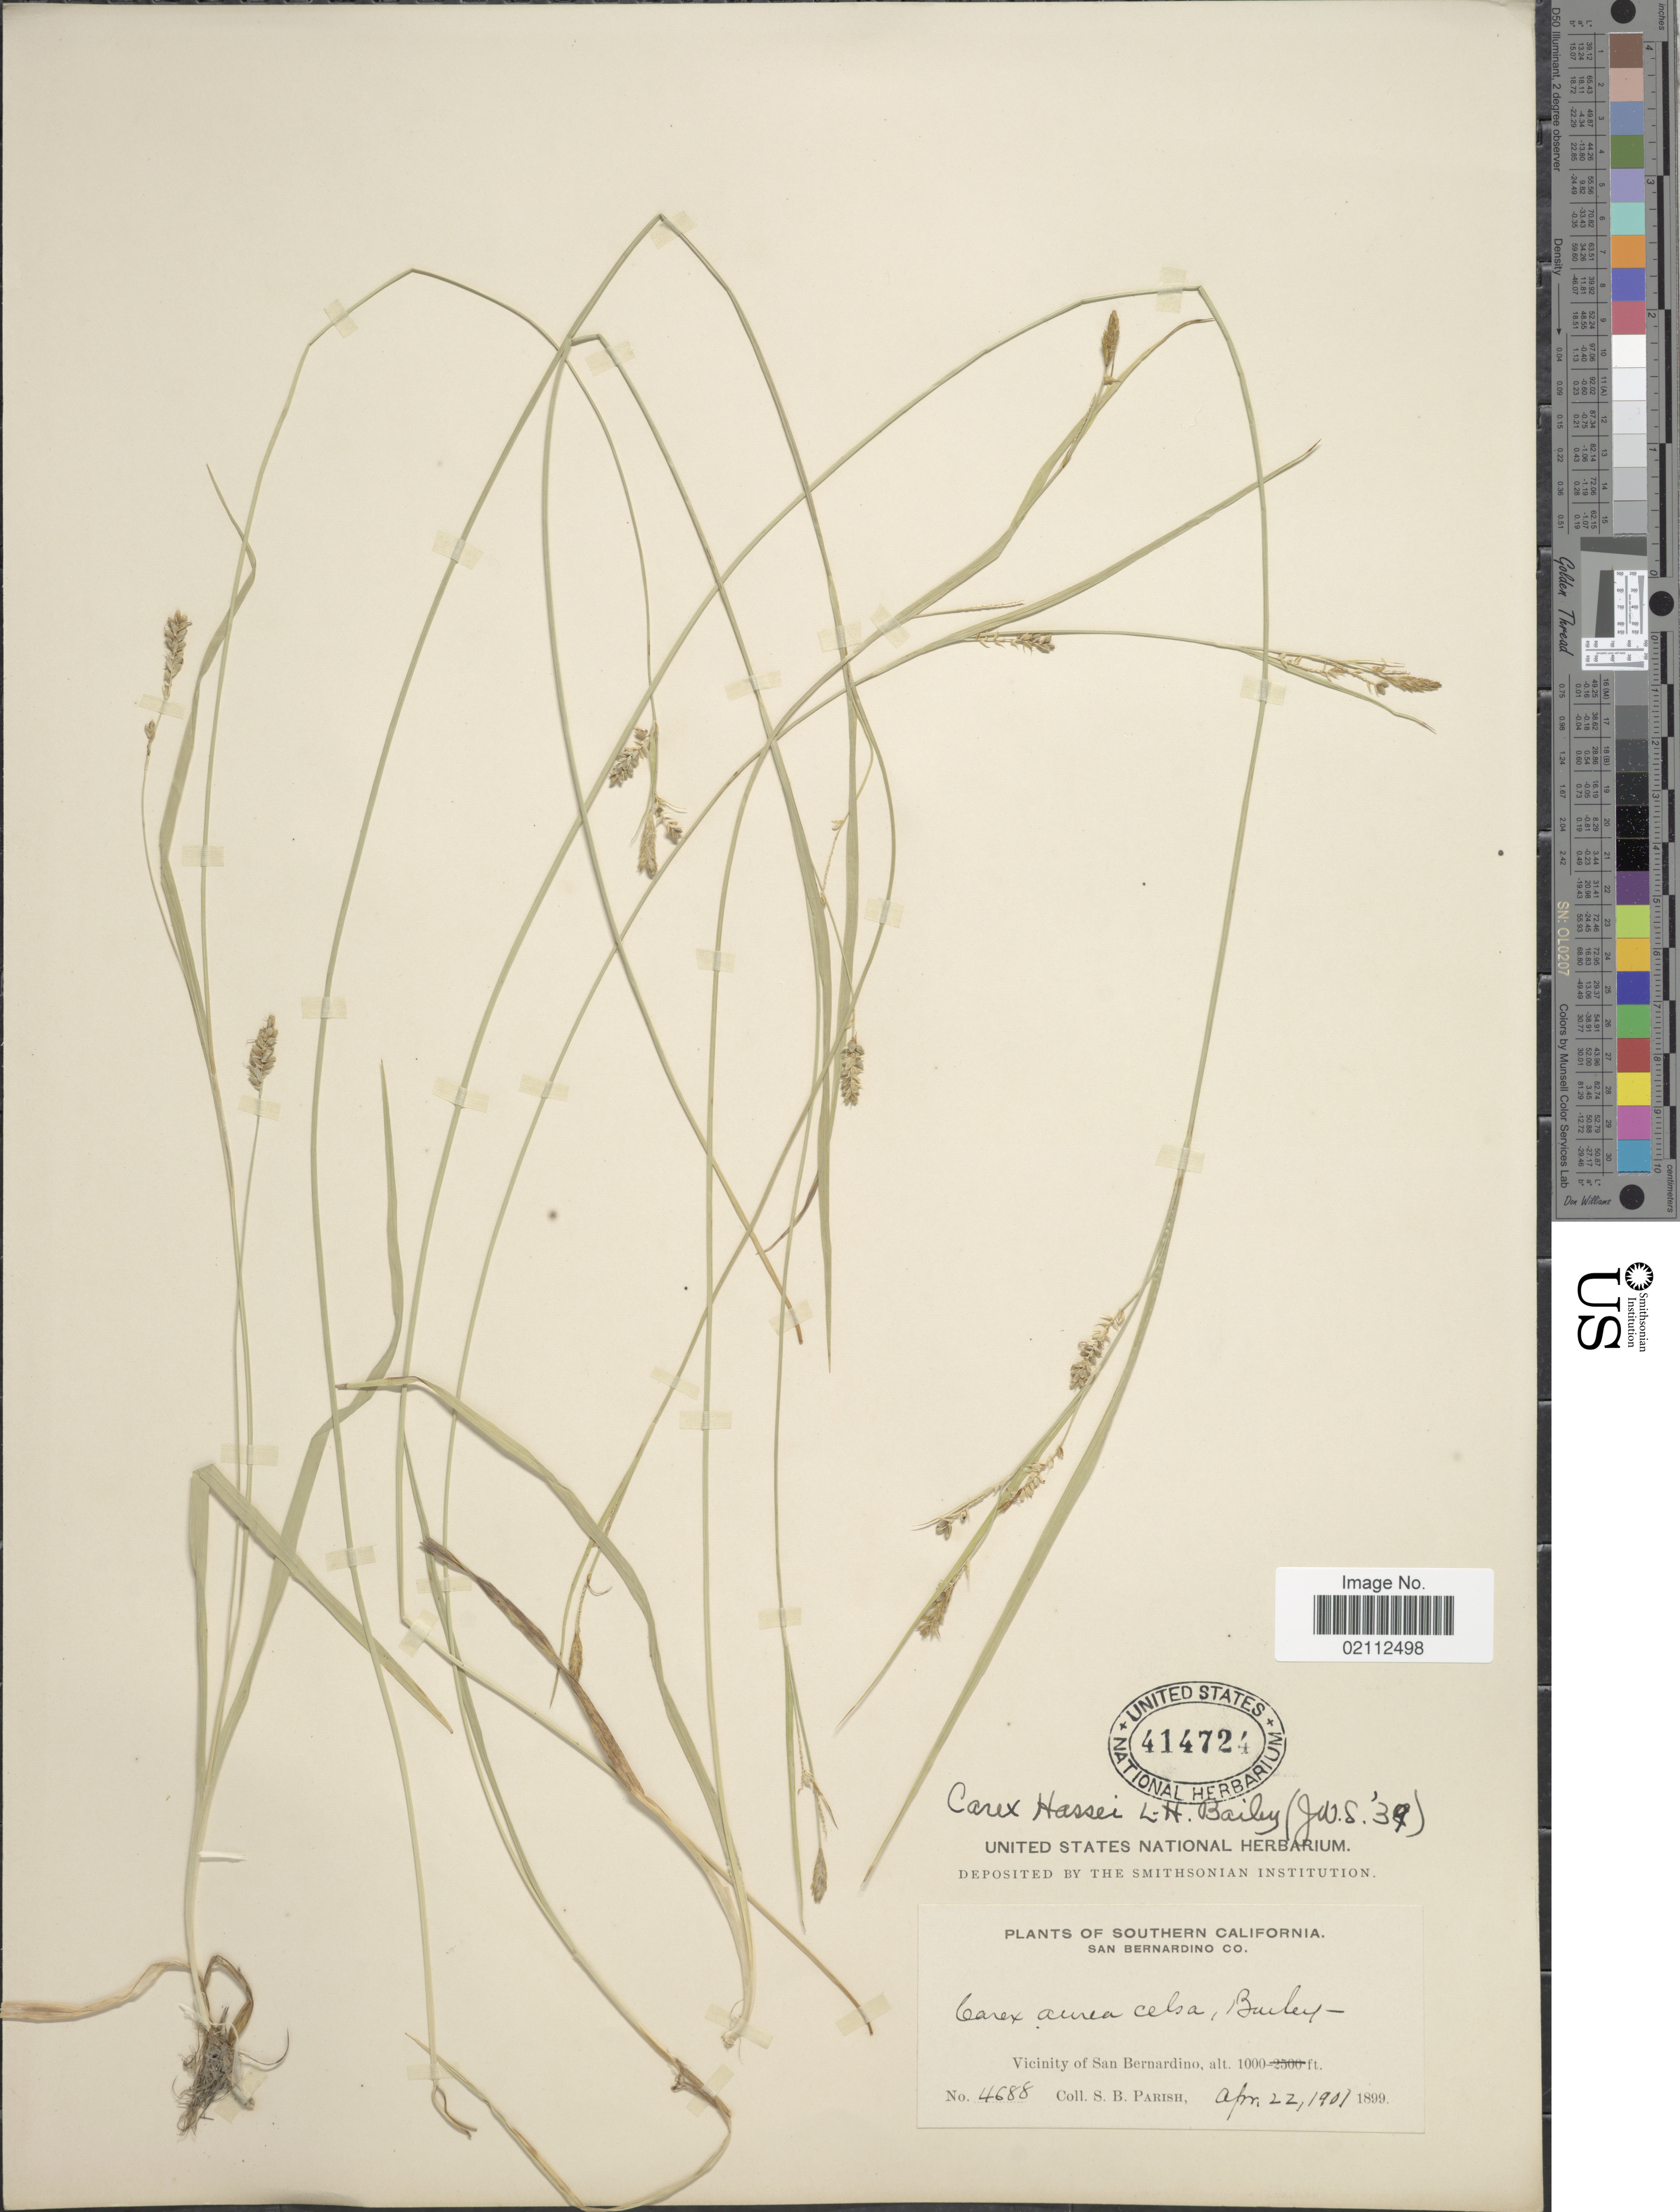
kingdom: Plantae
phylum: Tracheophyta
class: Liliopsida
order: Poales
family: Cyperaceae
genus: Carex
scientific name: Carex hassei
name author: L.H. Bailey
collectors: S. B. Parish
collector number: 4688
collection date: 1901-04-22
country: United States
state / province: California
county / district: San Bernardino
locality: Southern California, San Bernardino Co., Vicinity of San Bernardino.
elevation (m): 305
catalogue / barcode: US 414724